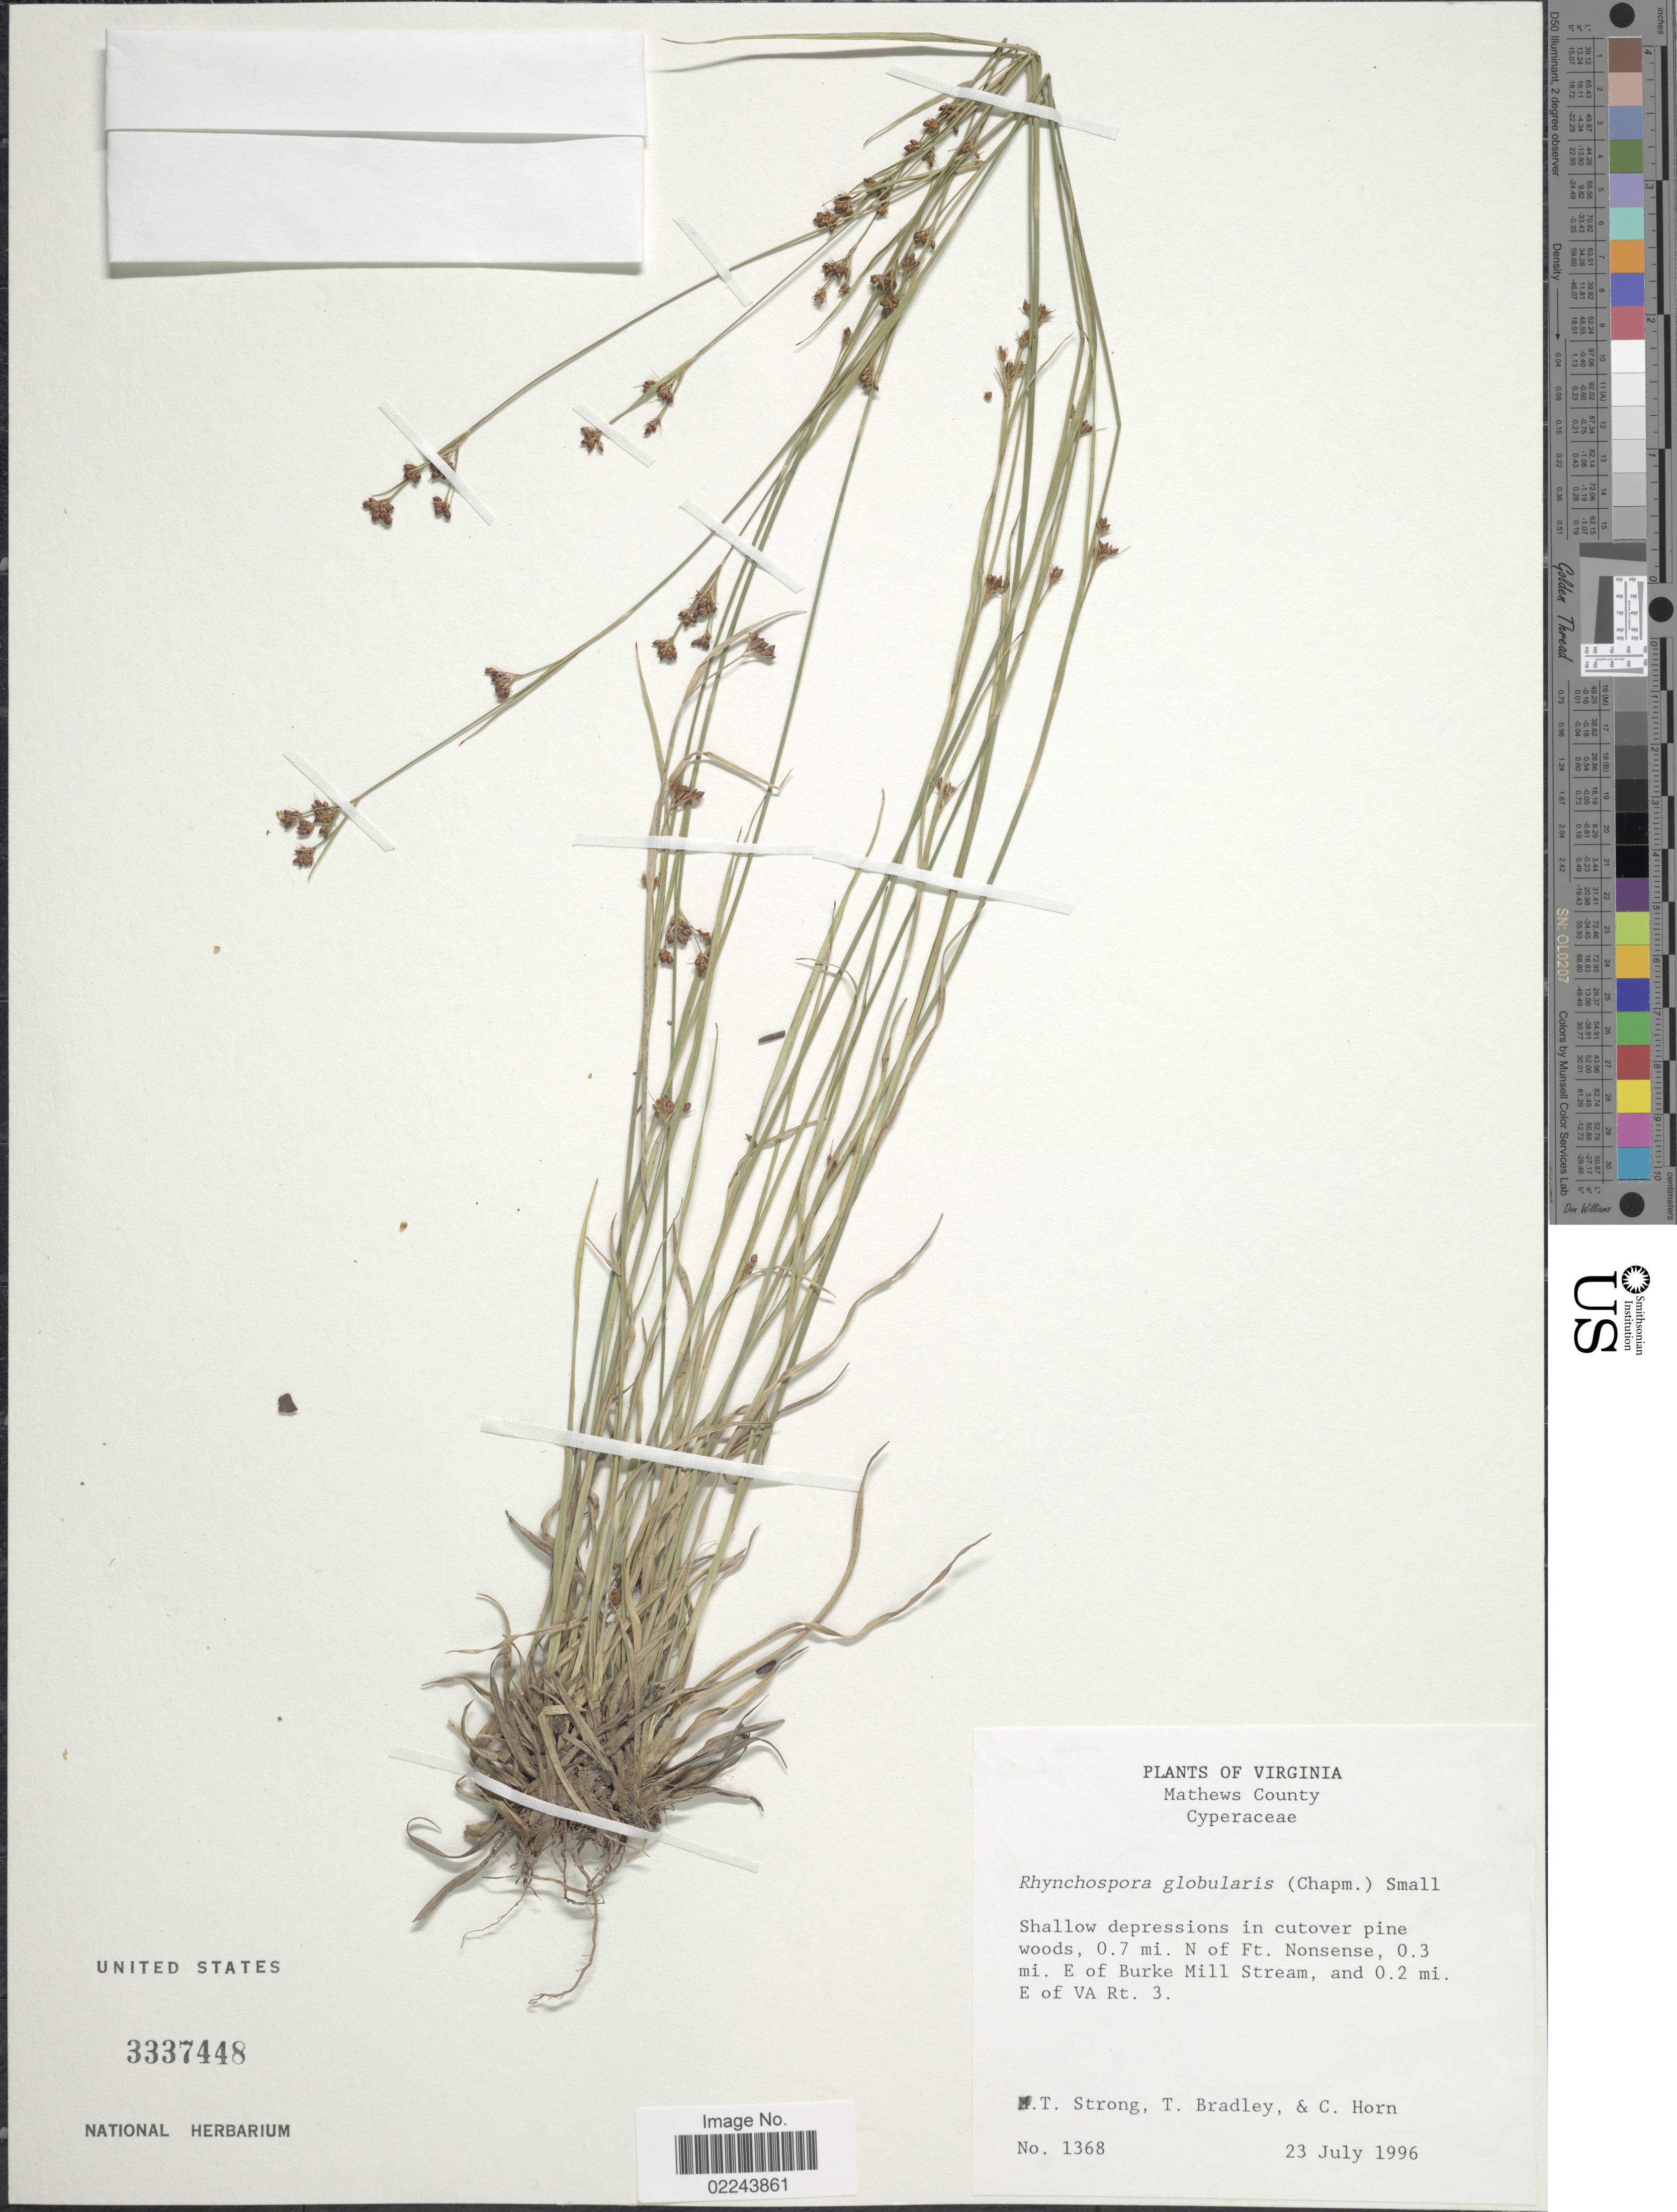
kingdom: Plantae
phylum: Tracheophyta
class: Liliopsida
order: Poales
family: Cyperaceae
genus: Rhynchospora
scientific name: Rhynchospora globularis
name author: (Chapm.) Small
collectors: M. T. Strong, T. Bradley & C. Horn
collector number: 1368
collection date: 1996-07-23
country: United States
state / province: Virginia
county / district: Mathews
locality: Mathews County, 0.7 mi N of Ft. Nonsense, 0.3 mi E of Burke Mill Stream, and 0.2 mi E of VA Rt 3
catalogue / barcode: US 3337448